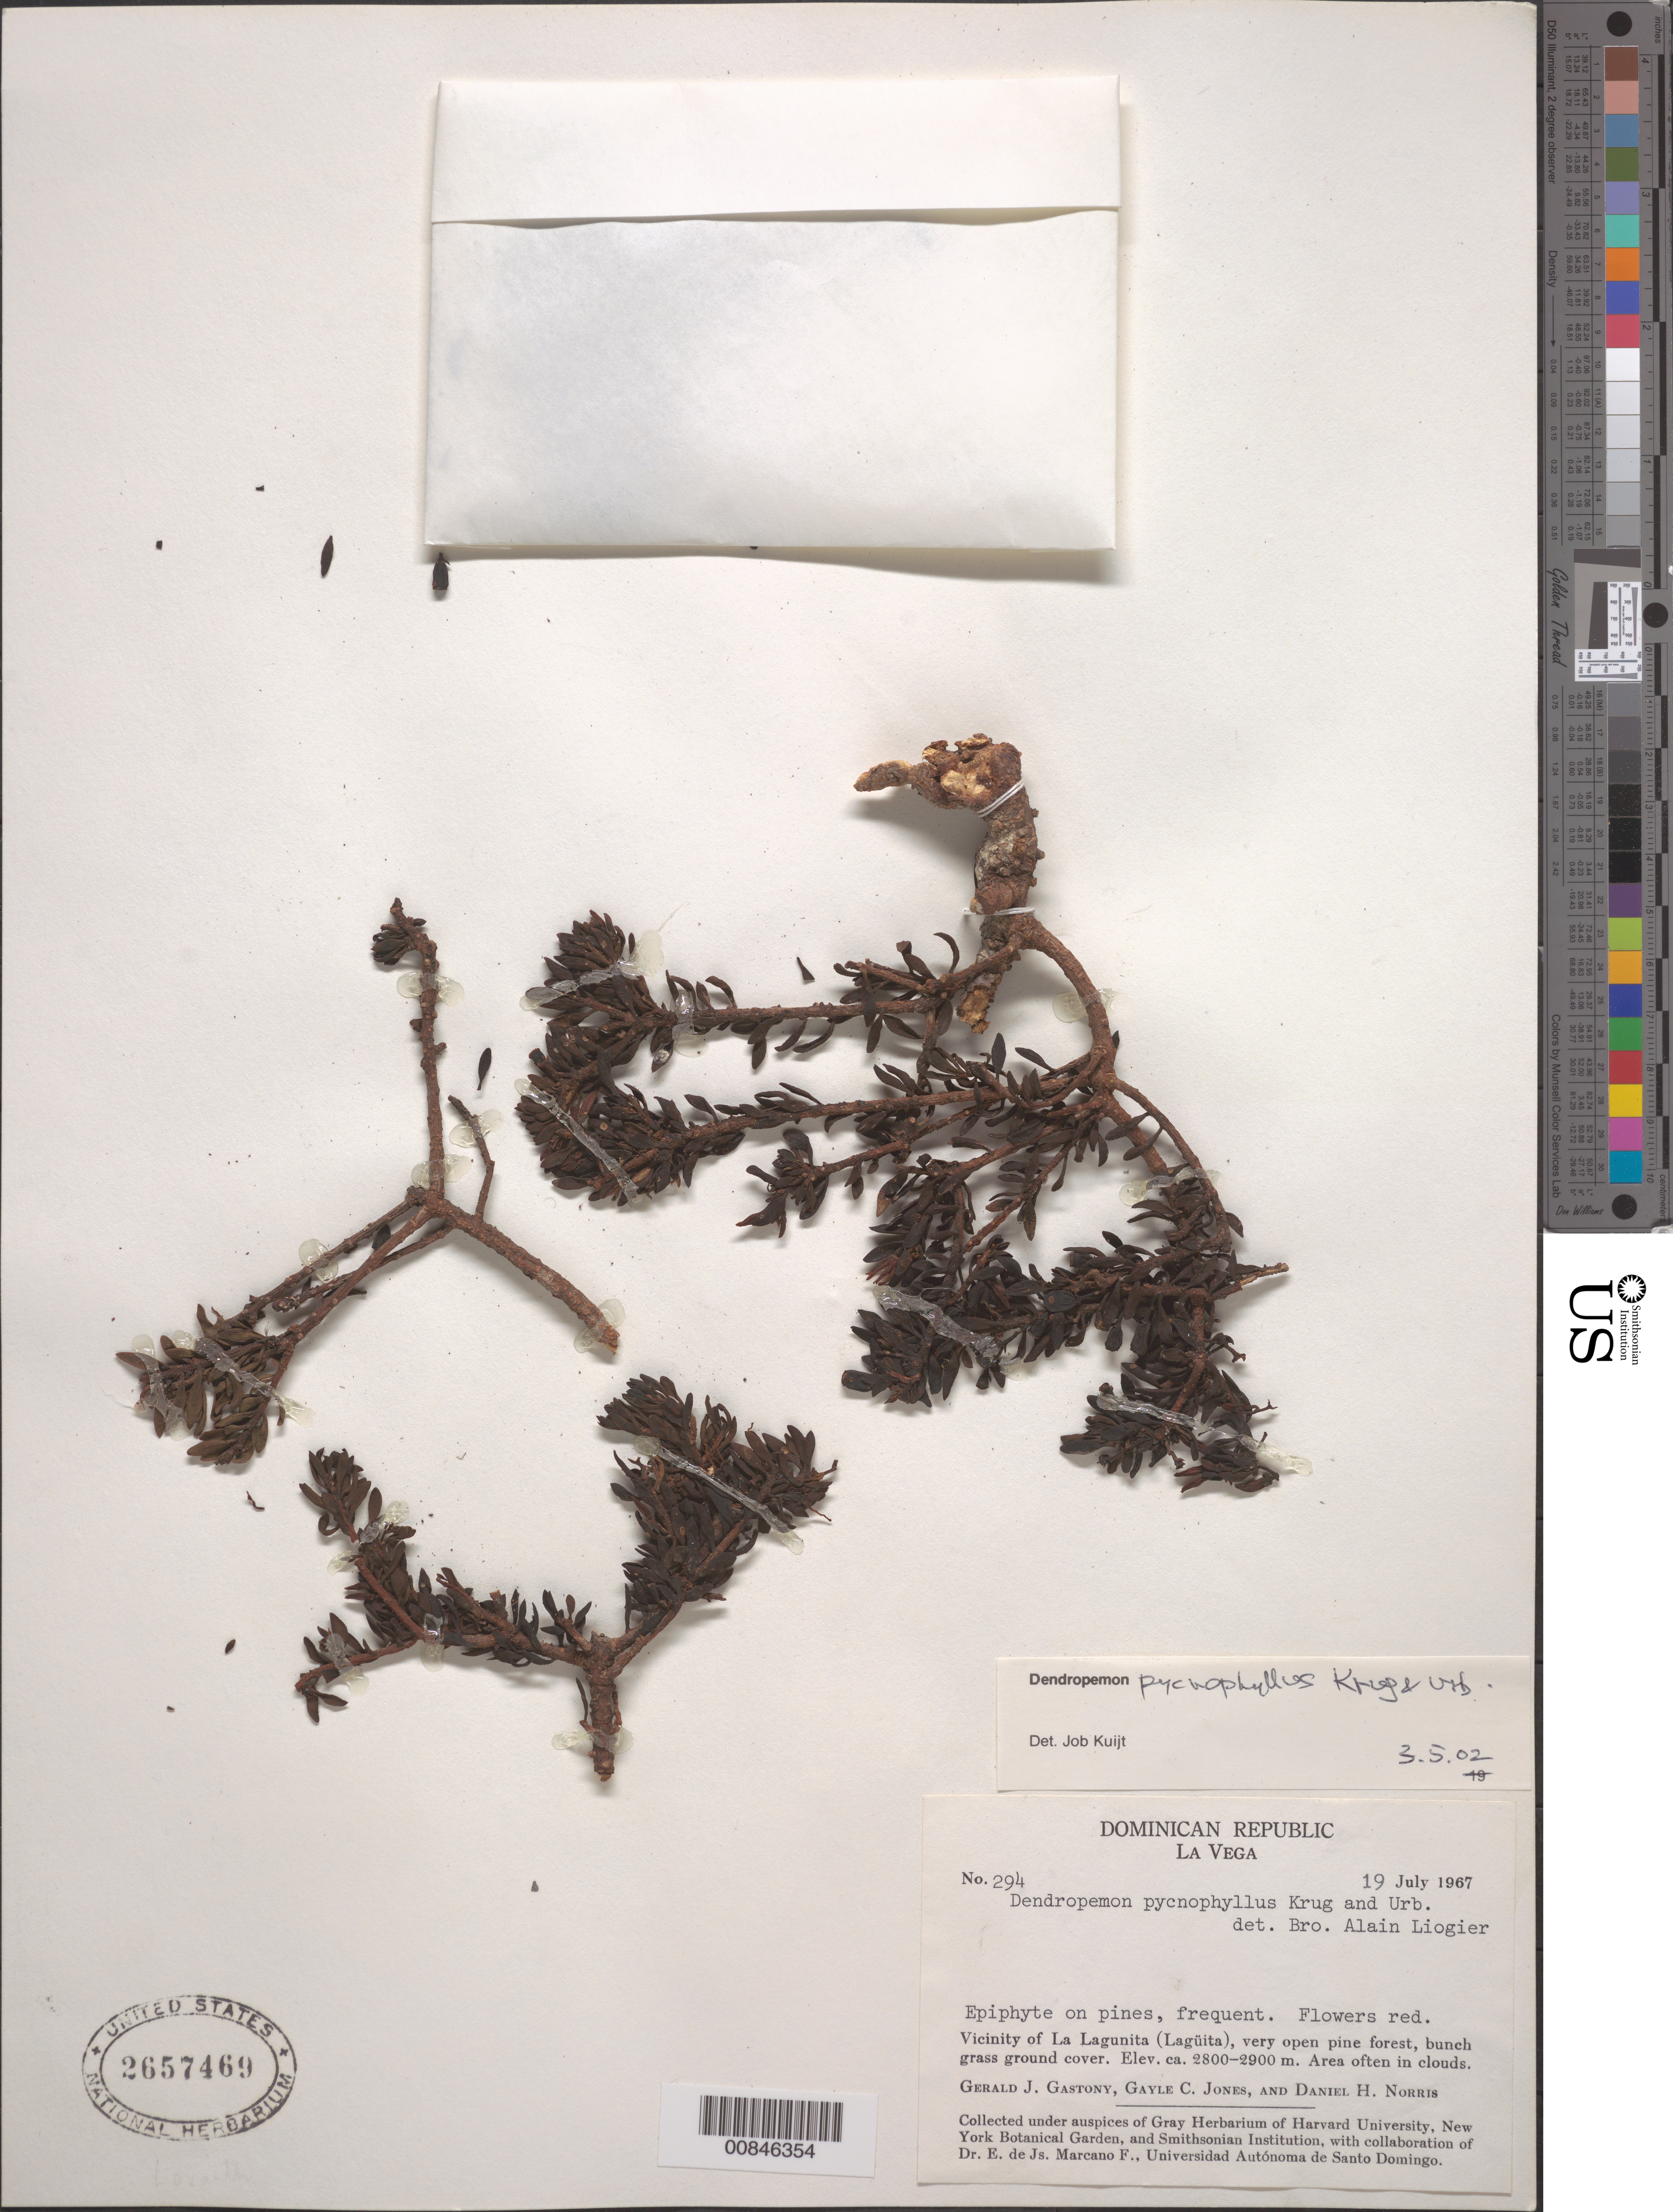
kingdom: Plantae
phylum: Tracheophyta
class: Magnoliopsida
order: Santalales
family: Loranthaceae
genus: Dendropemon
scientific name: Dendropemon pycnophyllus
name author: Krug & Urb.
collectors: G. Gastony, G. C. Jones & D. H. Norris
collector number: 294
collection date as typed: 19 Jul 1967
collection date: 1967-07-19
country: Dominican Republic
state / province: La Vega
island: Hispaniola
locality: Vicinity of La Lagunita (Lagüita).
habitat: On pines. Very open pine forest, bunch grass ground cover. Area often in clouds.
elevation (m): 2800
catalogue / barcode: US 2657469